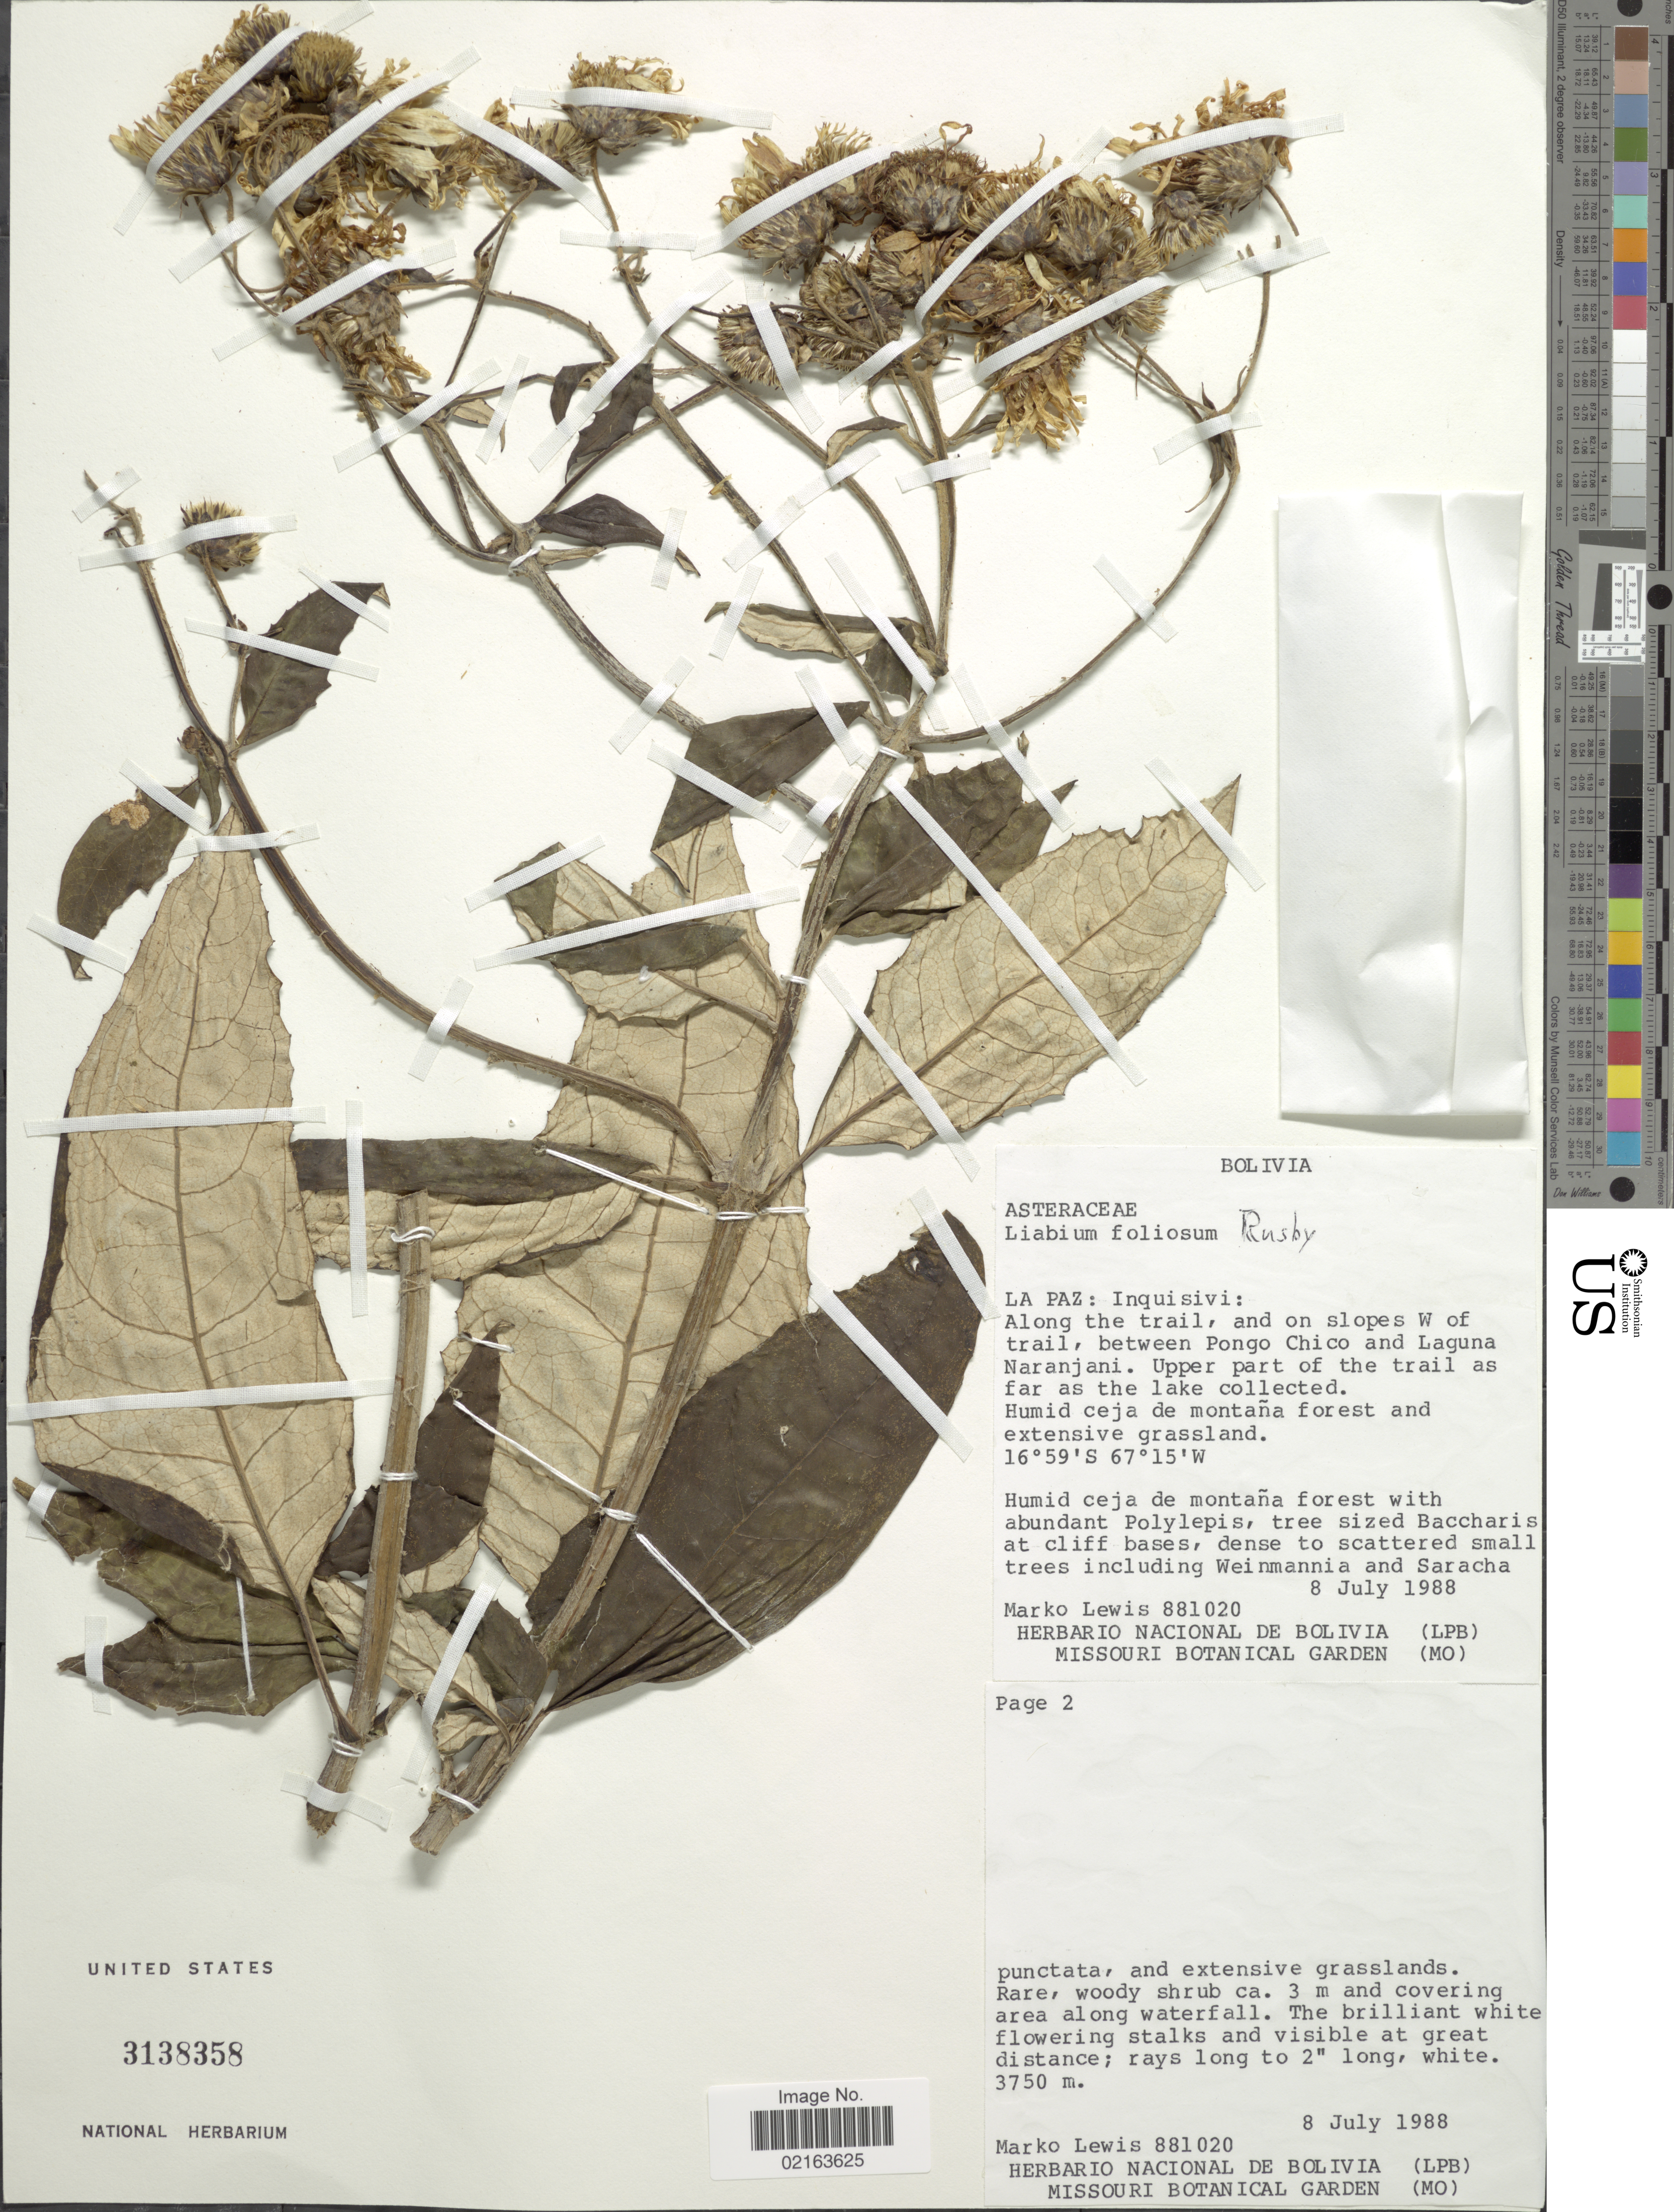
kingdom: Plantae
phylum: Tracheophyta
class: Magnoliopsida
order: Asterales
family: Asteraceae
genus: Munnozia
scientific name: Munnozia foliosa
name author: Rusby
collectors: M. A. Lewis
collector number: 881020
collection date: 1988-07-08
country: Bolivia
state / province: La Paz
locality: La Paz: Inquisivi: Along the trail, and on slopes W of trail, between Pongo Chico and Laguna Naranjani.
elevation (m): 3750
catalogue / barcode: US 3138358